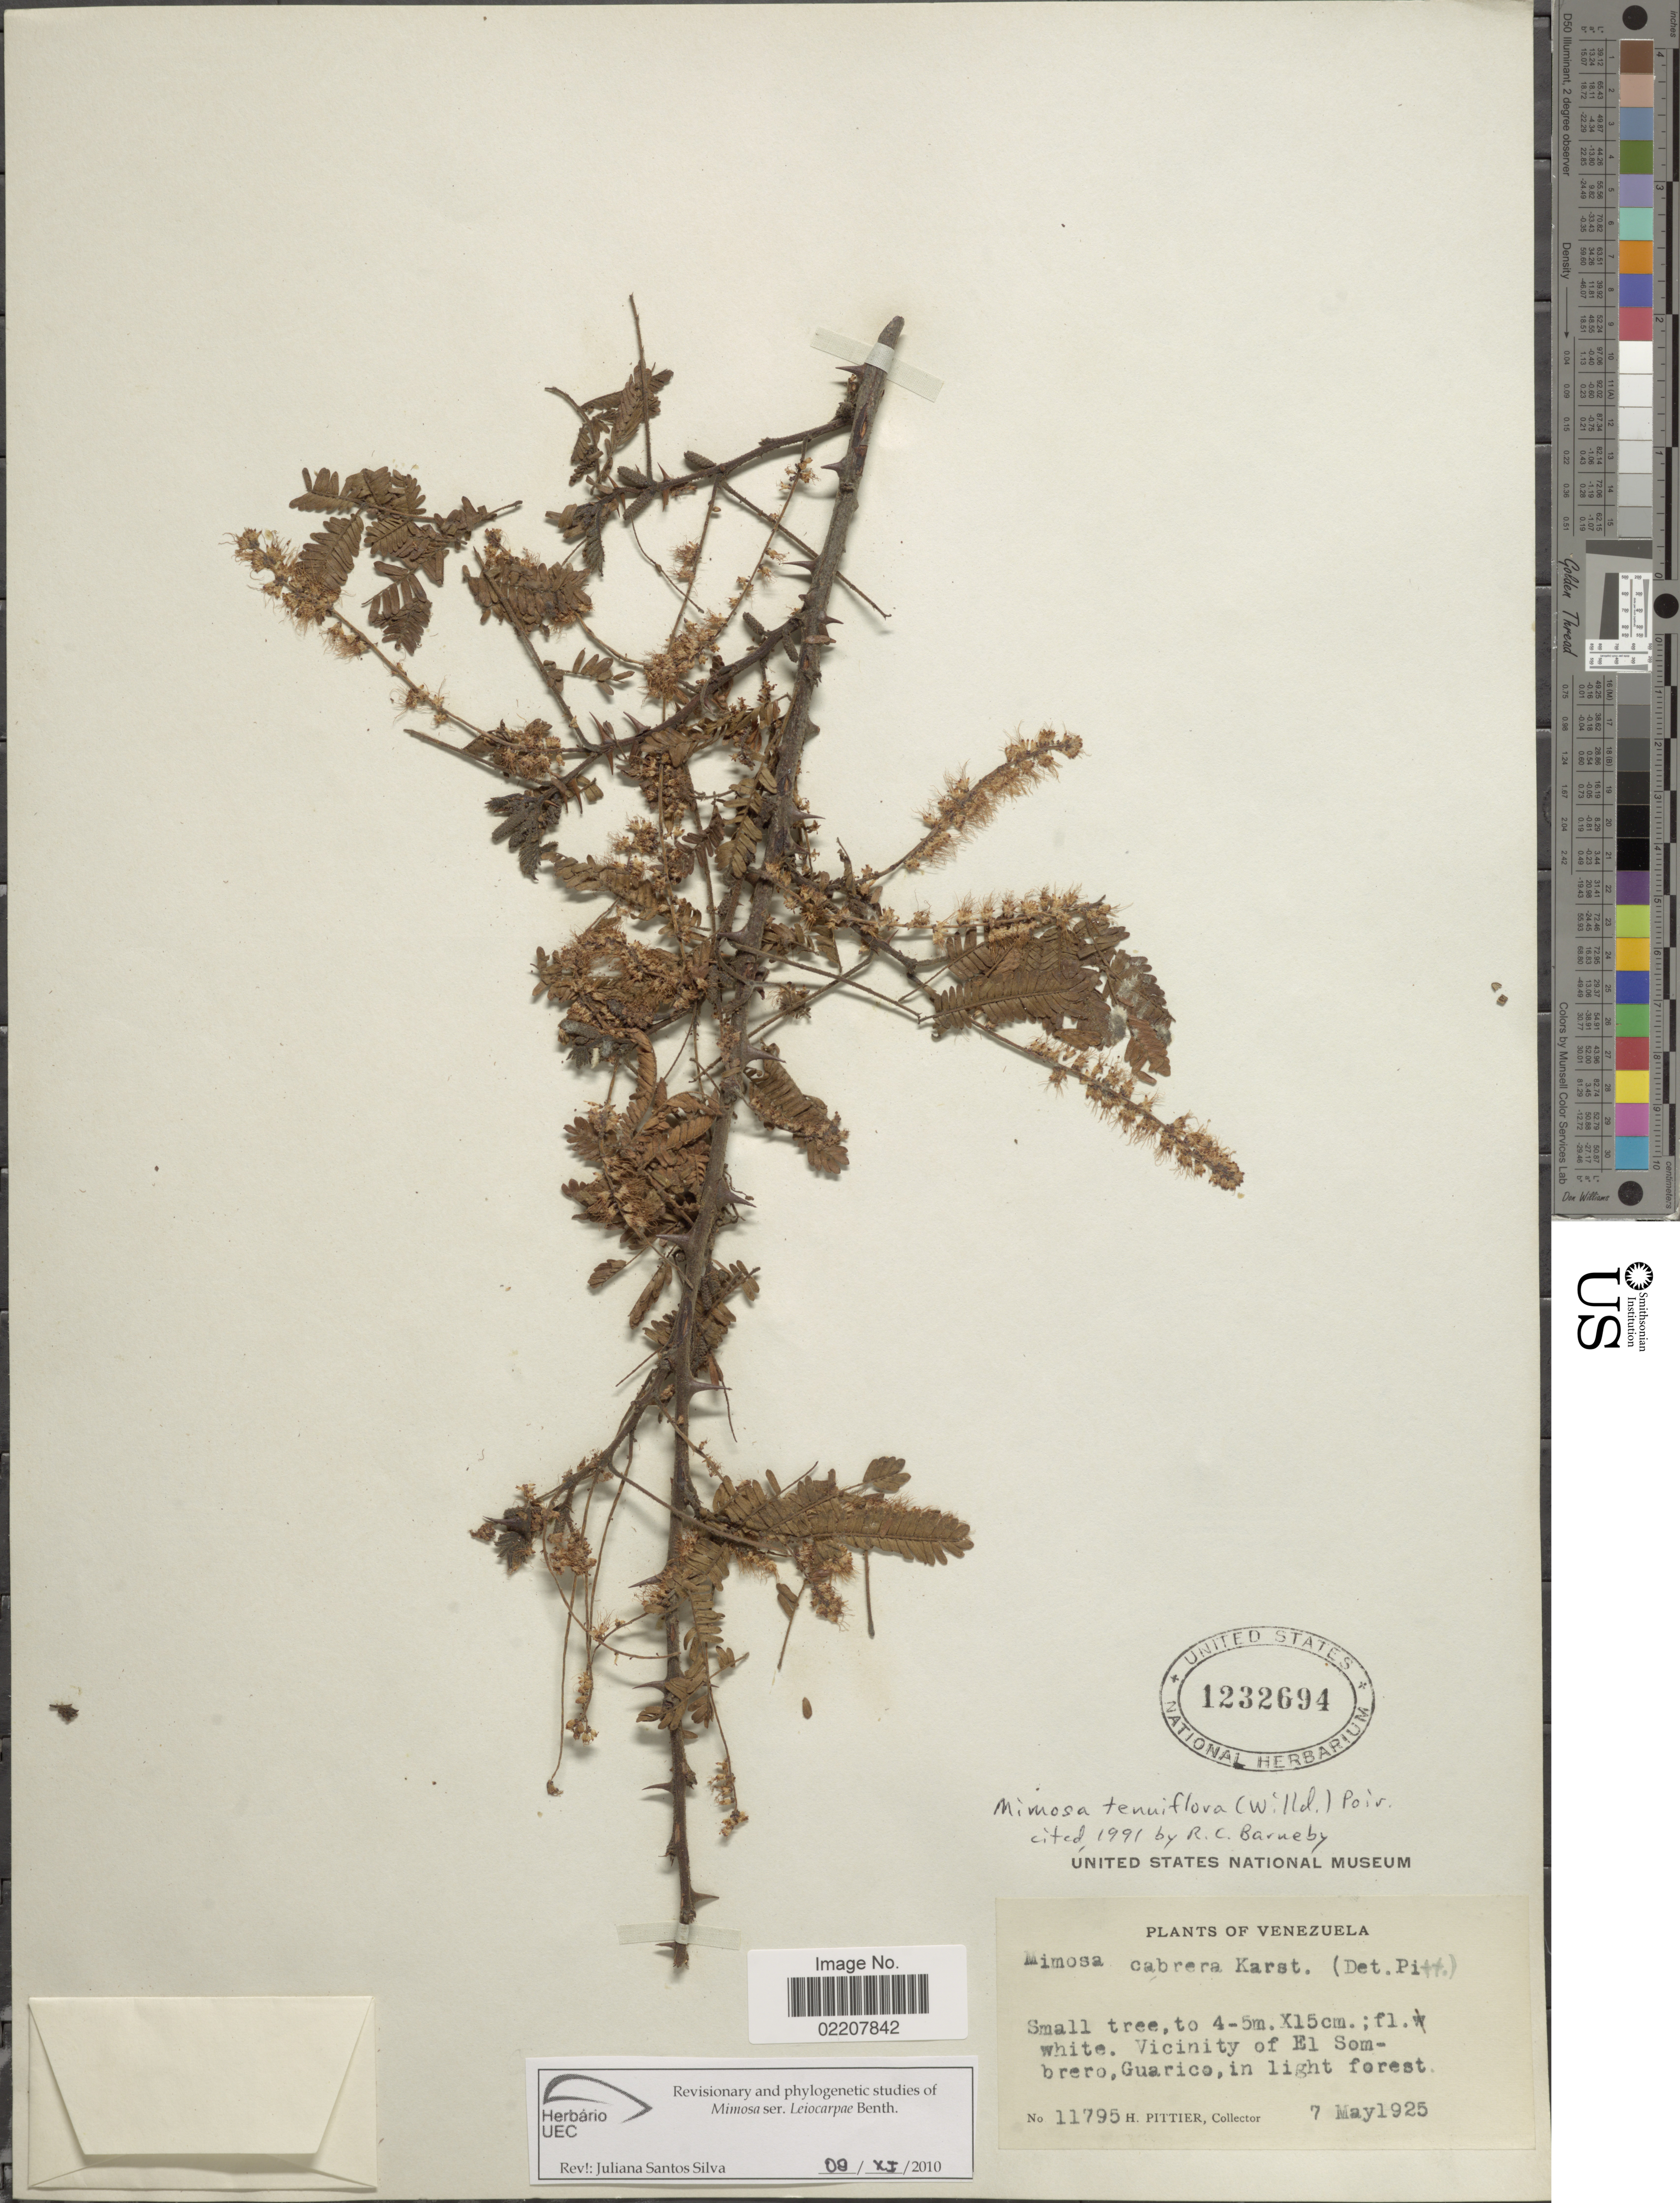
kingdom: Plantae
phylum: Tracheophyta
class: Magnoliopsida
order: Fabales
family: Fabaceae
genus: Mimosa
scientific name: Mimosa tenuiflora Benth., nom. illeg. hom.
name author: Benth.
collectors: H. F. Pittier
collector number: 11795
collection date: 1925-05-07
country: Venezuela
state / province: Guárico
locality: Vicinity of El Sombrero, Guarico in light forest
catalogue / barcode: US 1232694